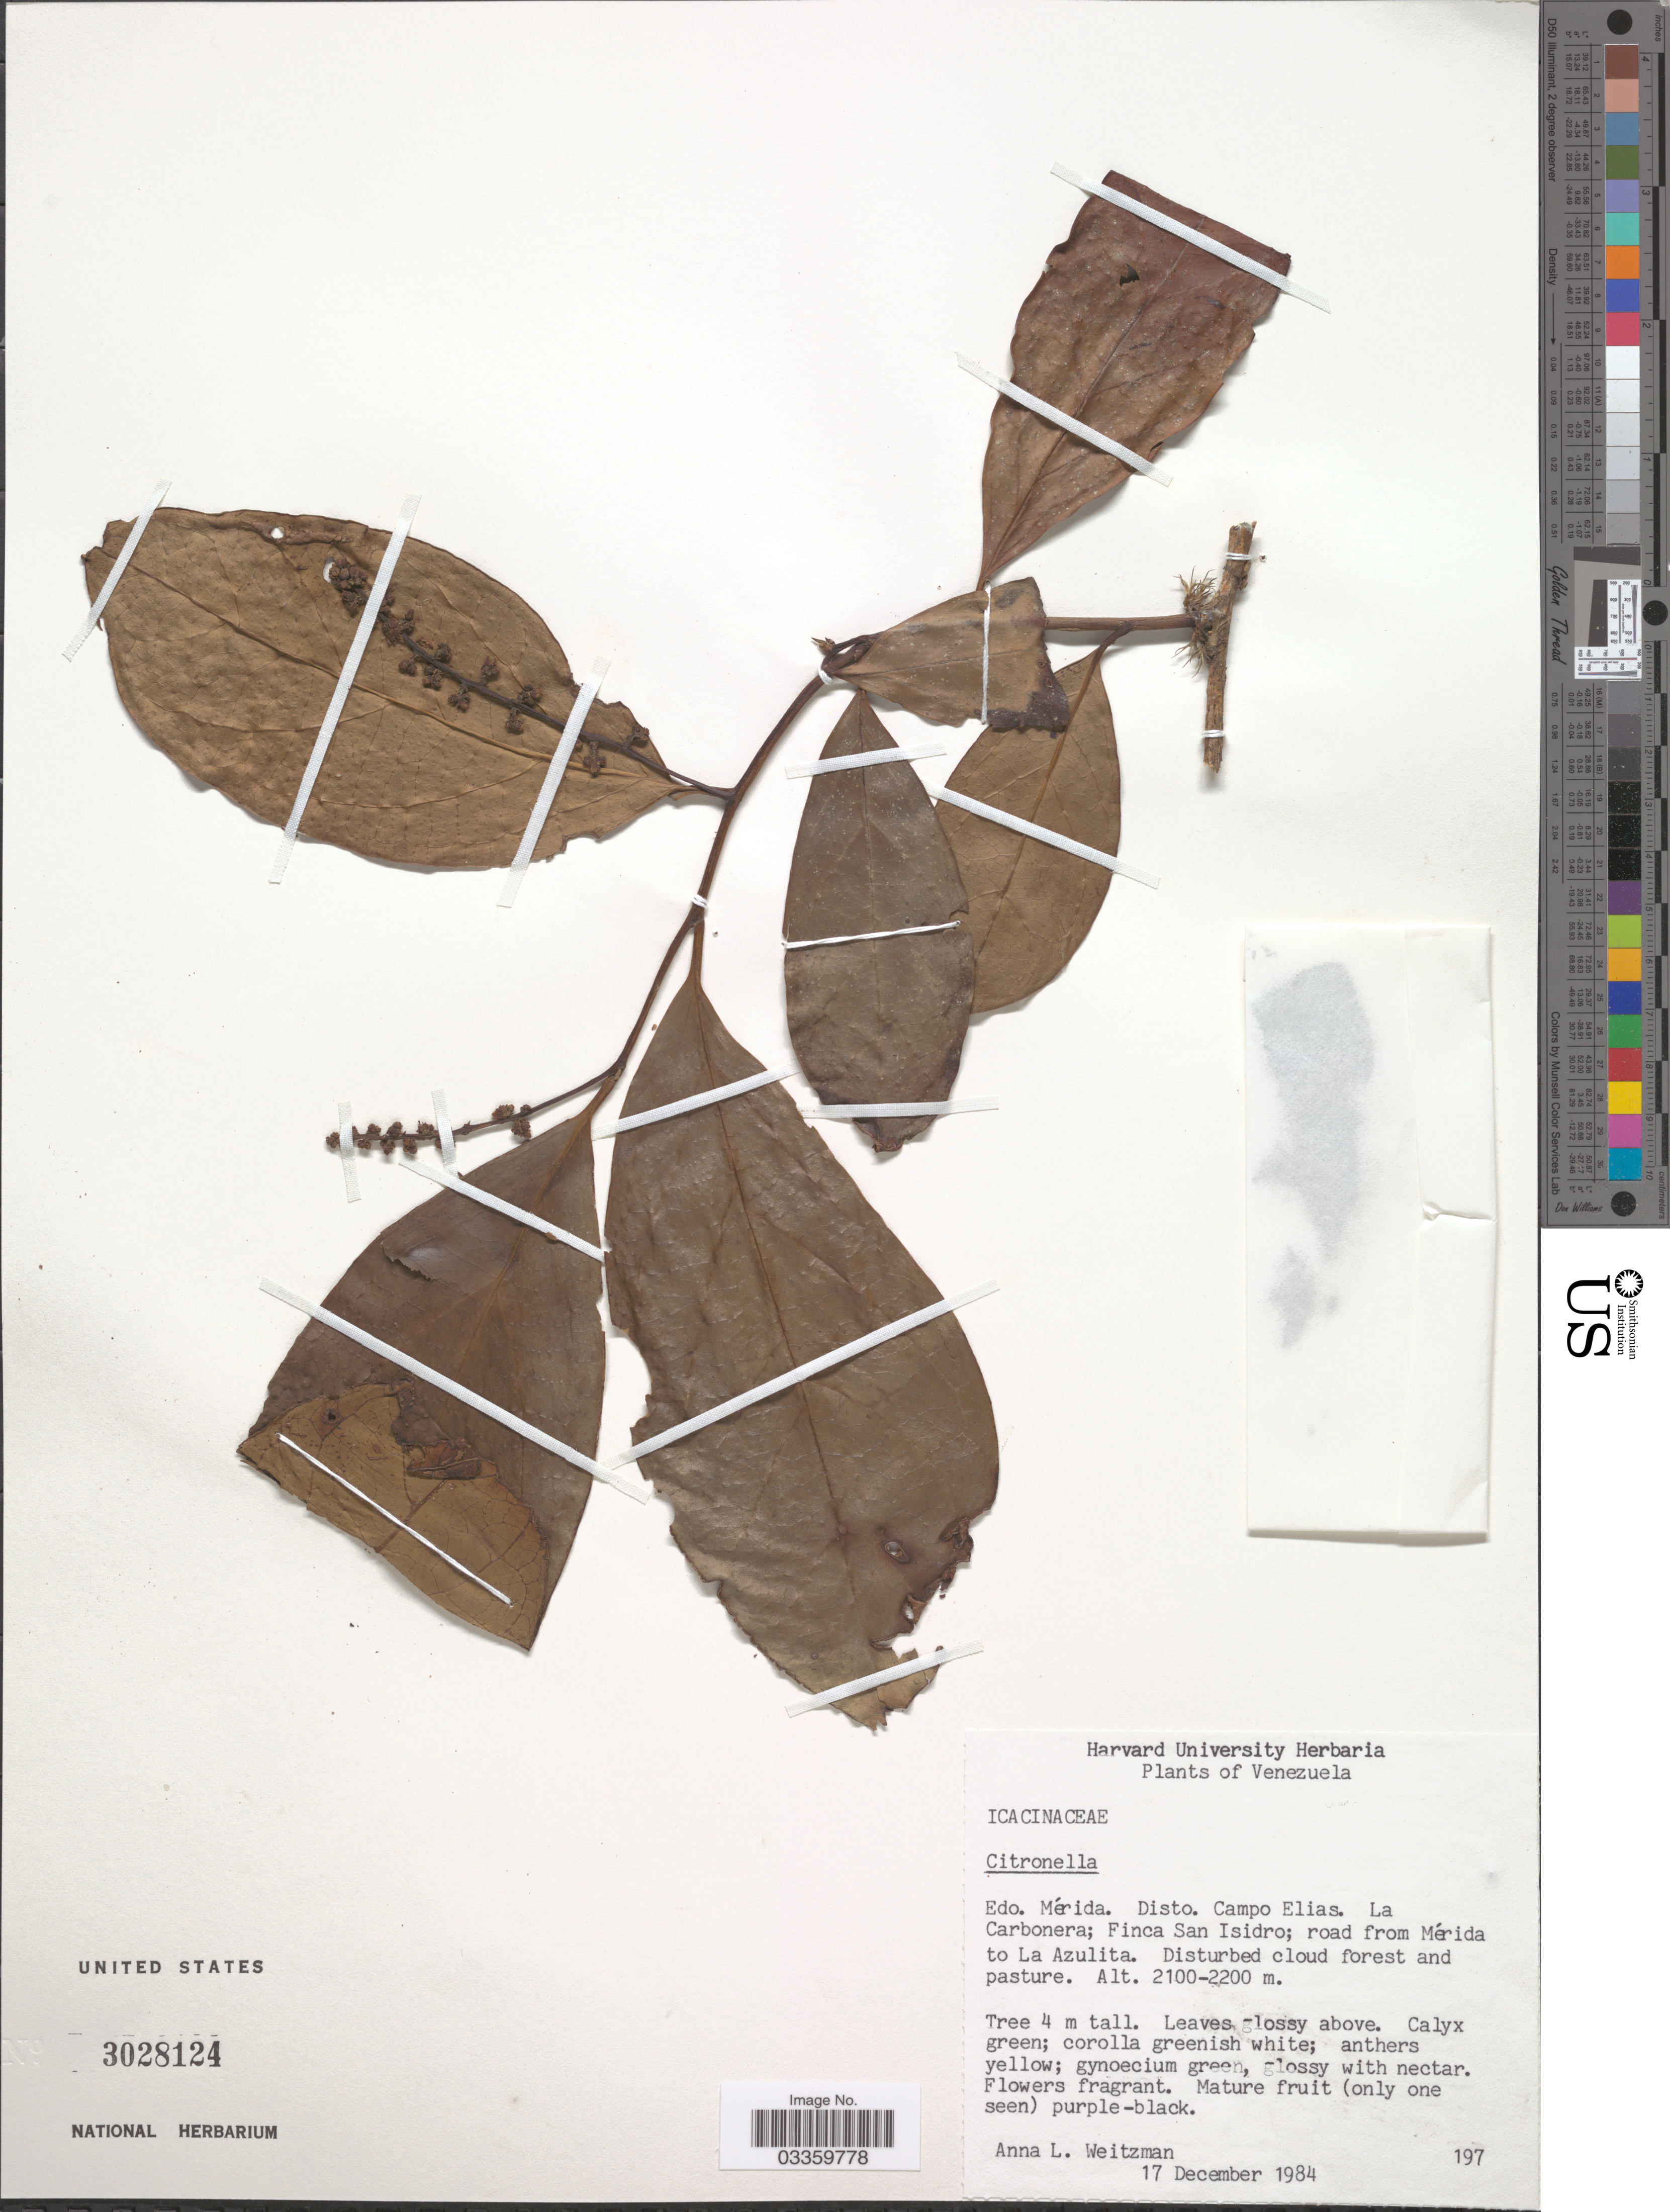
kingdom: Plantae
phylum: Tracheophyta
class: Magnoliopsida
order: Cardiopteridales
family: Cardiopteridaceae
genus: Citronella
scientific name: Citronella sp.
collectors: A. L. Weitzman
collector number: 197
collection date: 1984-12-17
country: Venezuela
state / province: Mérida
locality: Disto. Campo Elias. La Carbonera; Finca San Isidro; road from Mérida to La Azulita.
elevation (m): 2100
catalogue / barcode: US 3028124